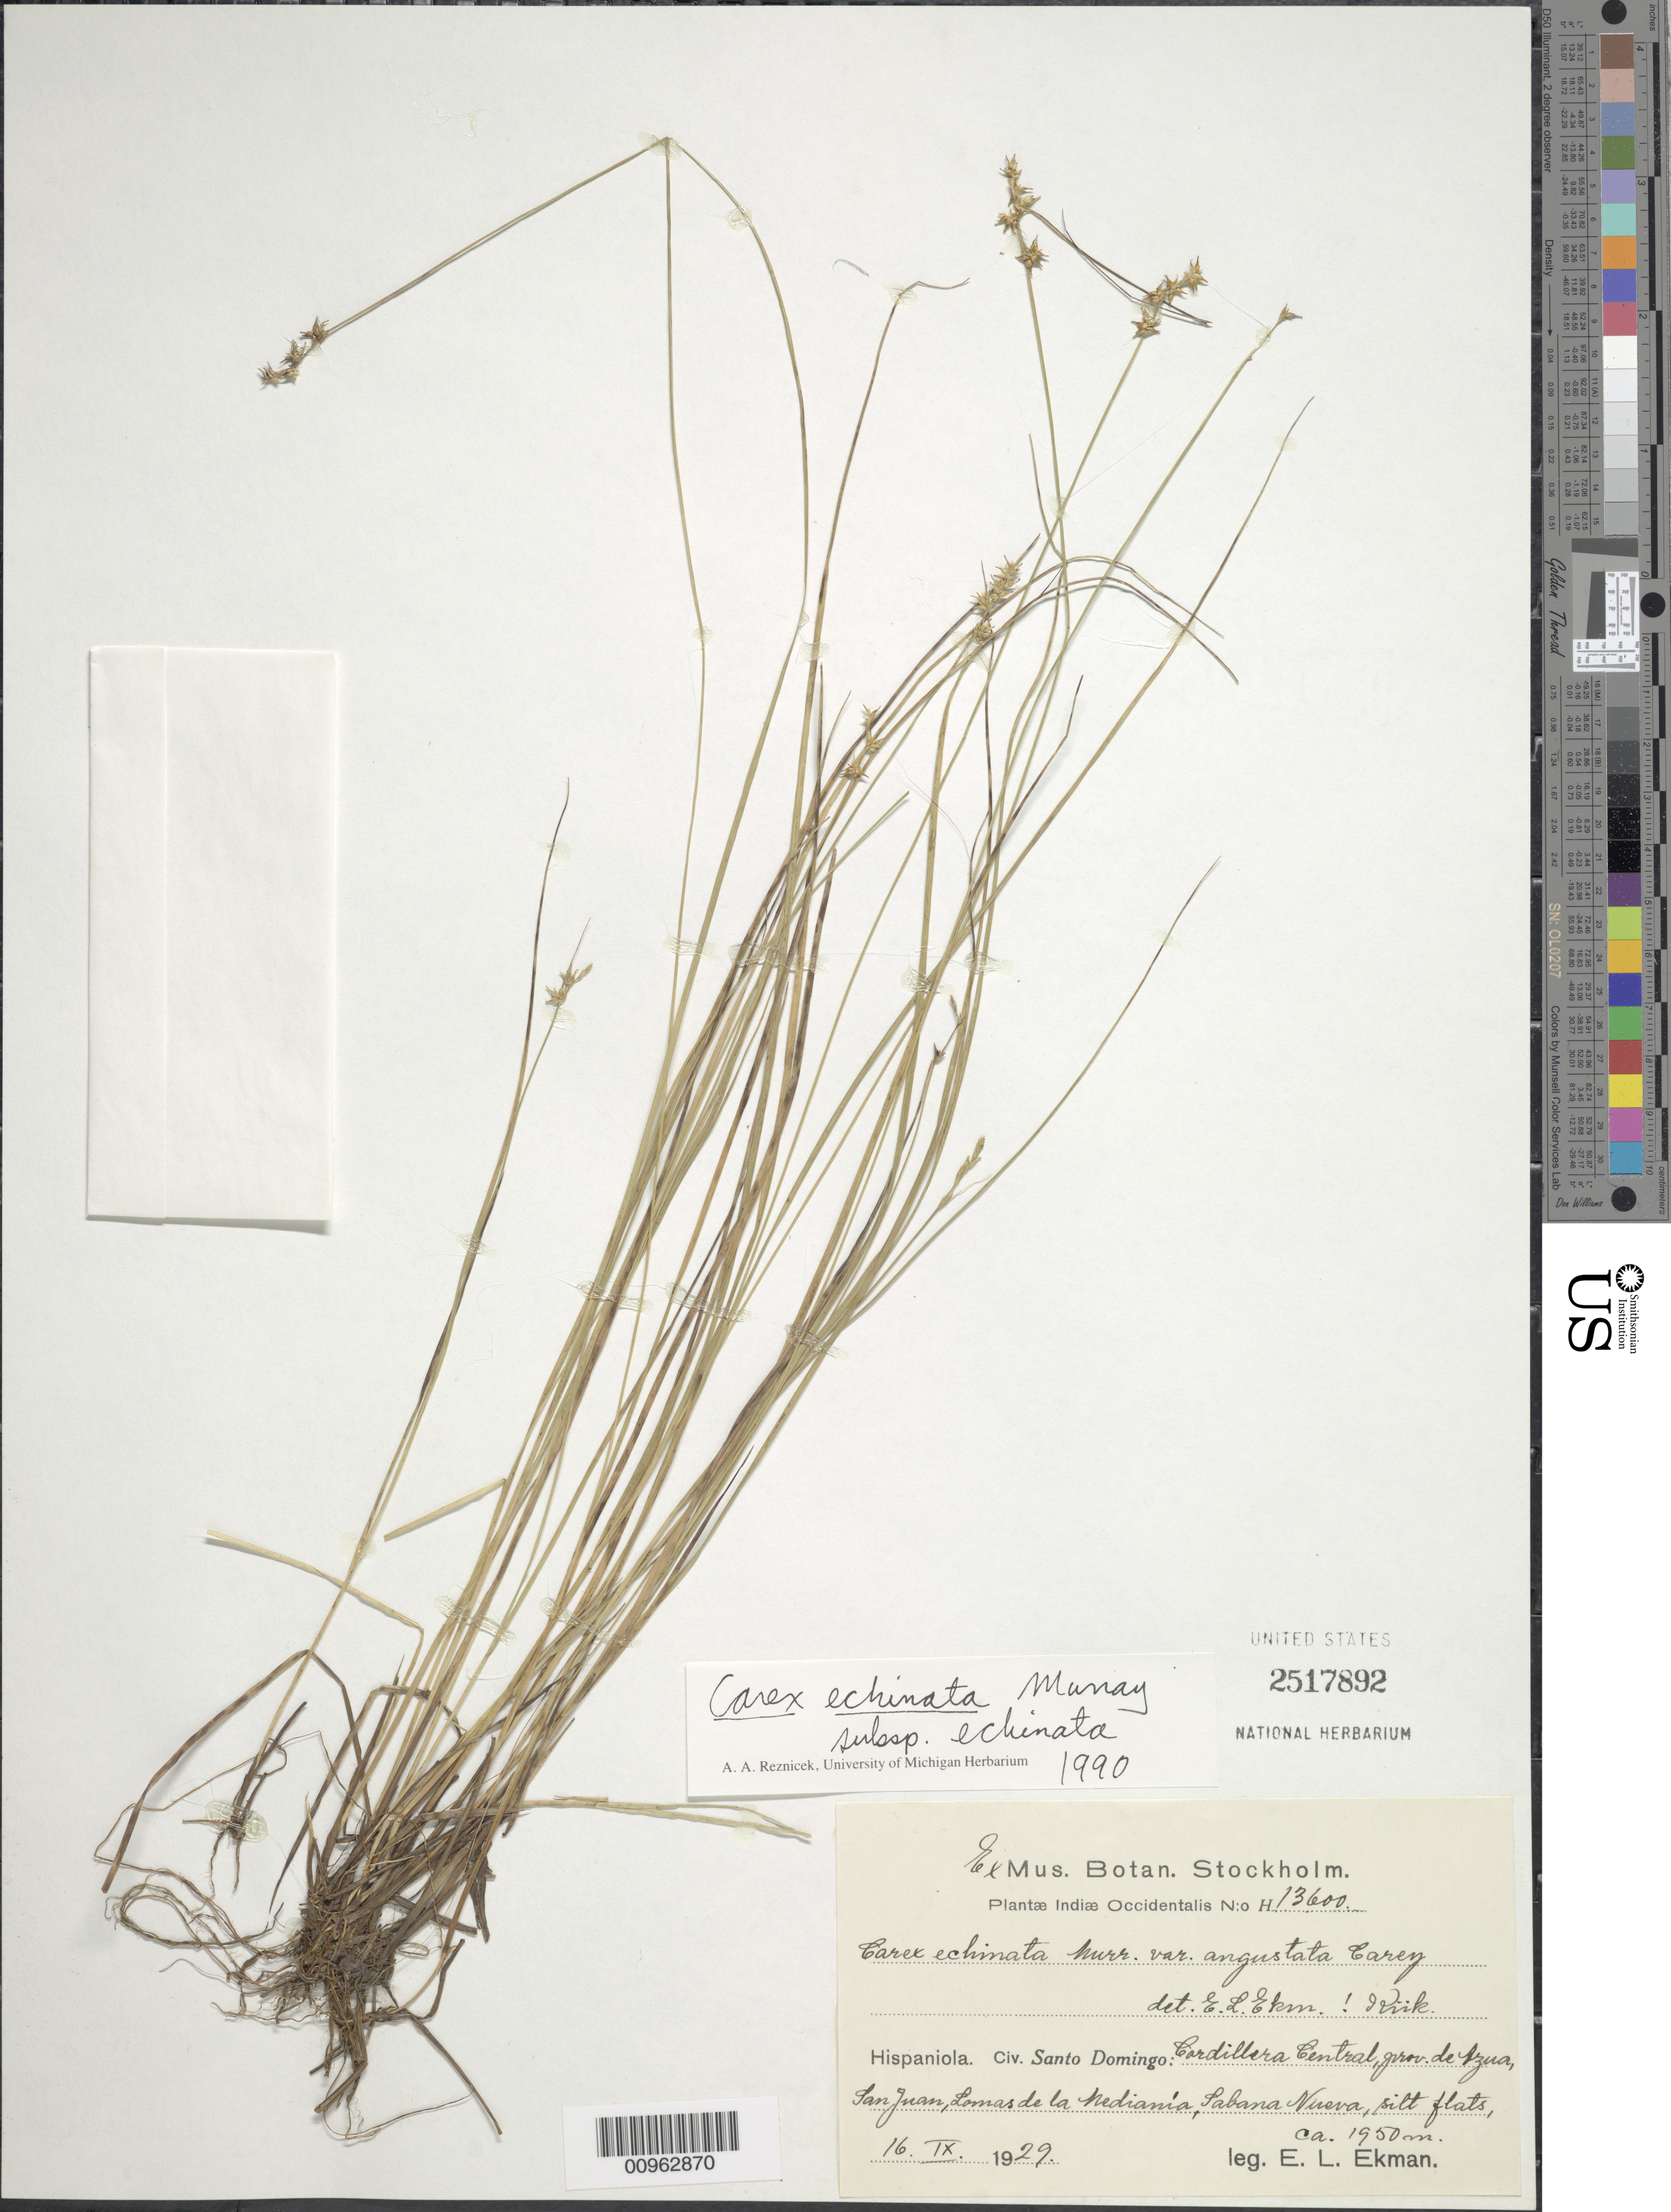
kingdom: Plantae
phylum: Tracheophyta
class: Liliopsida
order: Poales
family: Cyperaceae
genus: Carex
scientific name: Carex echinata subsp. echinata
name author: Murray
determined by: Reznicek, A. A.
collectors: E. L. Ekman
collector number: H 13600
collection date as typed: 16 Sep 1929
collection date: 1929-09-16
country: Dominican Republic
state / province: Azua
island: Hispaniola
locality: Cordillera Central, San Juan, Lomas de la Mediania, Sabana Nueva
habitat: Silt flats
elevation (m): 1950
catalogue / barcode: US 2517892